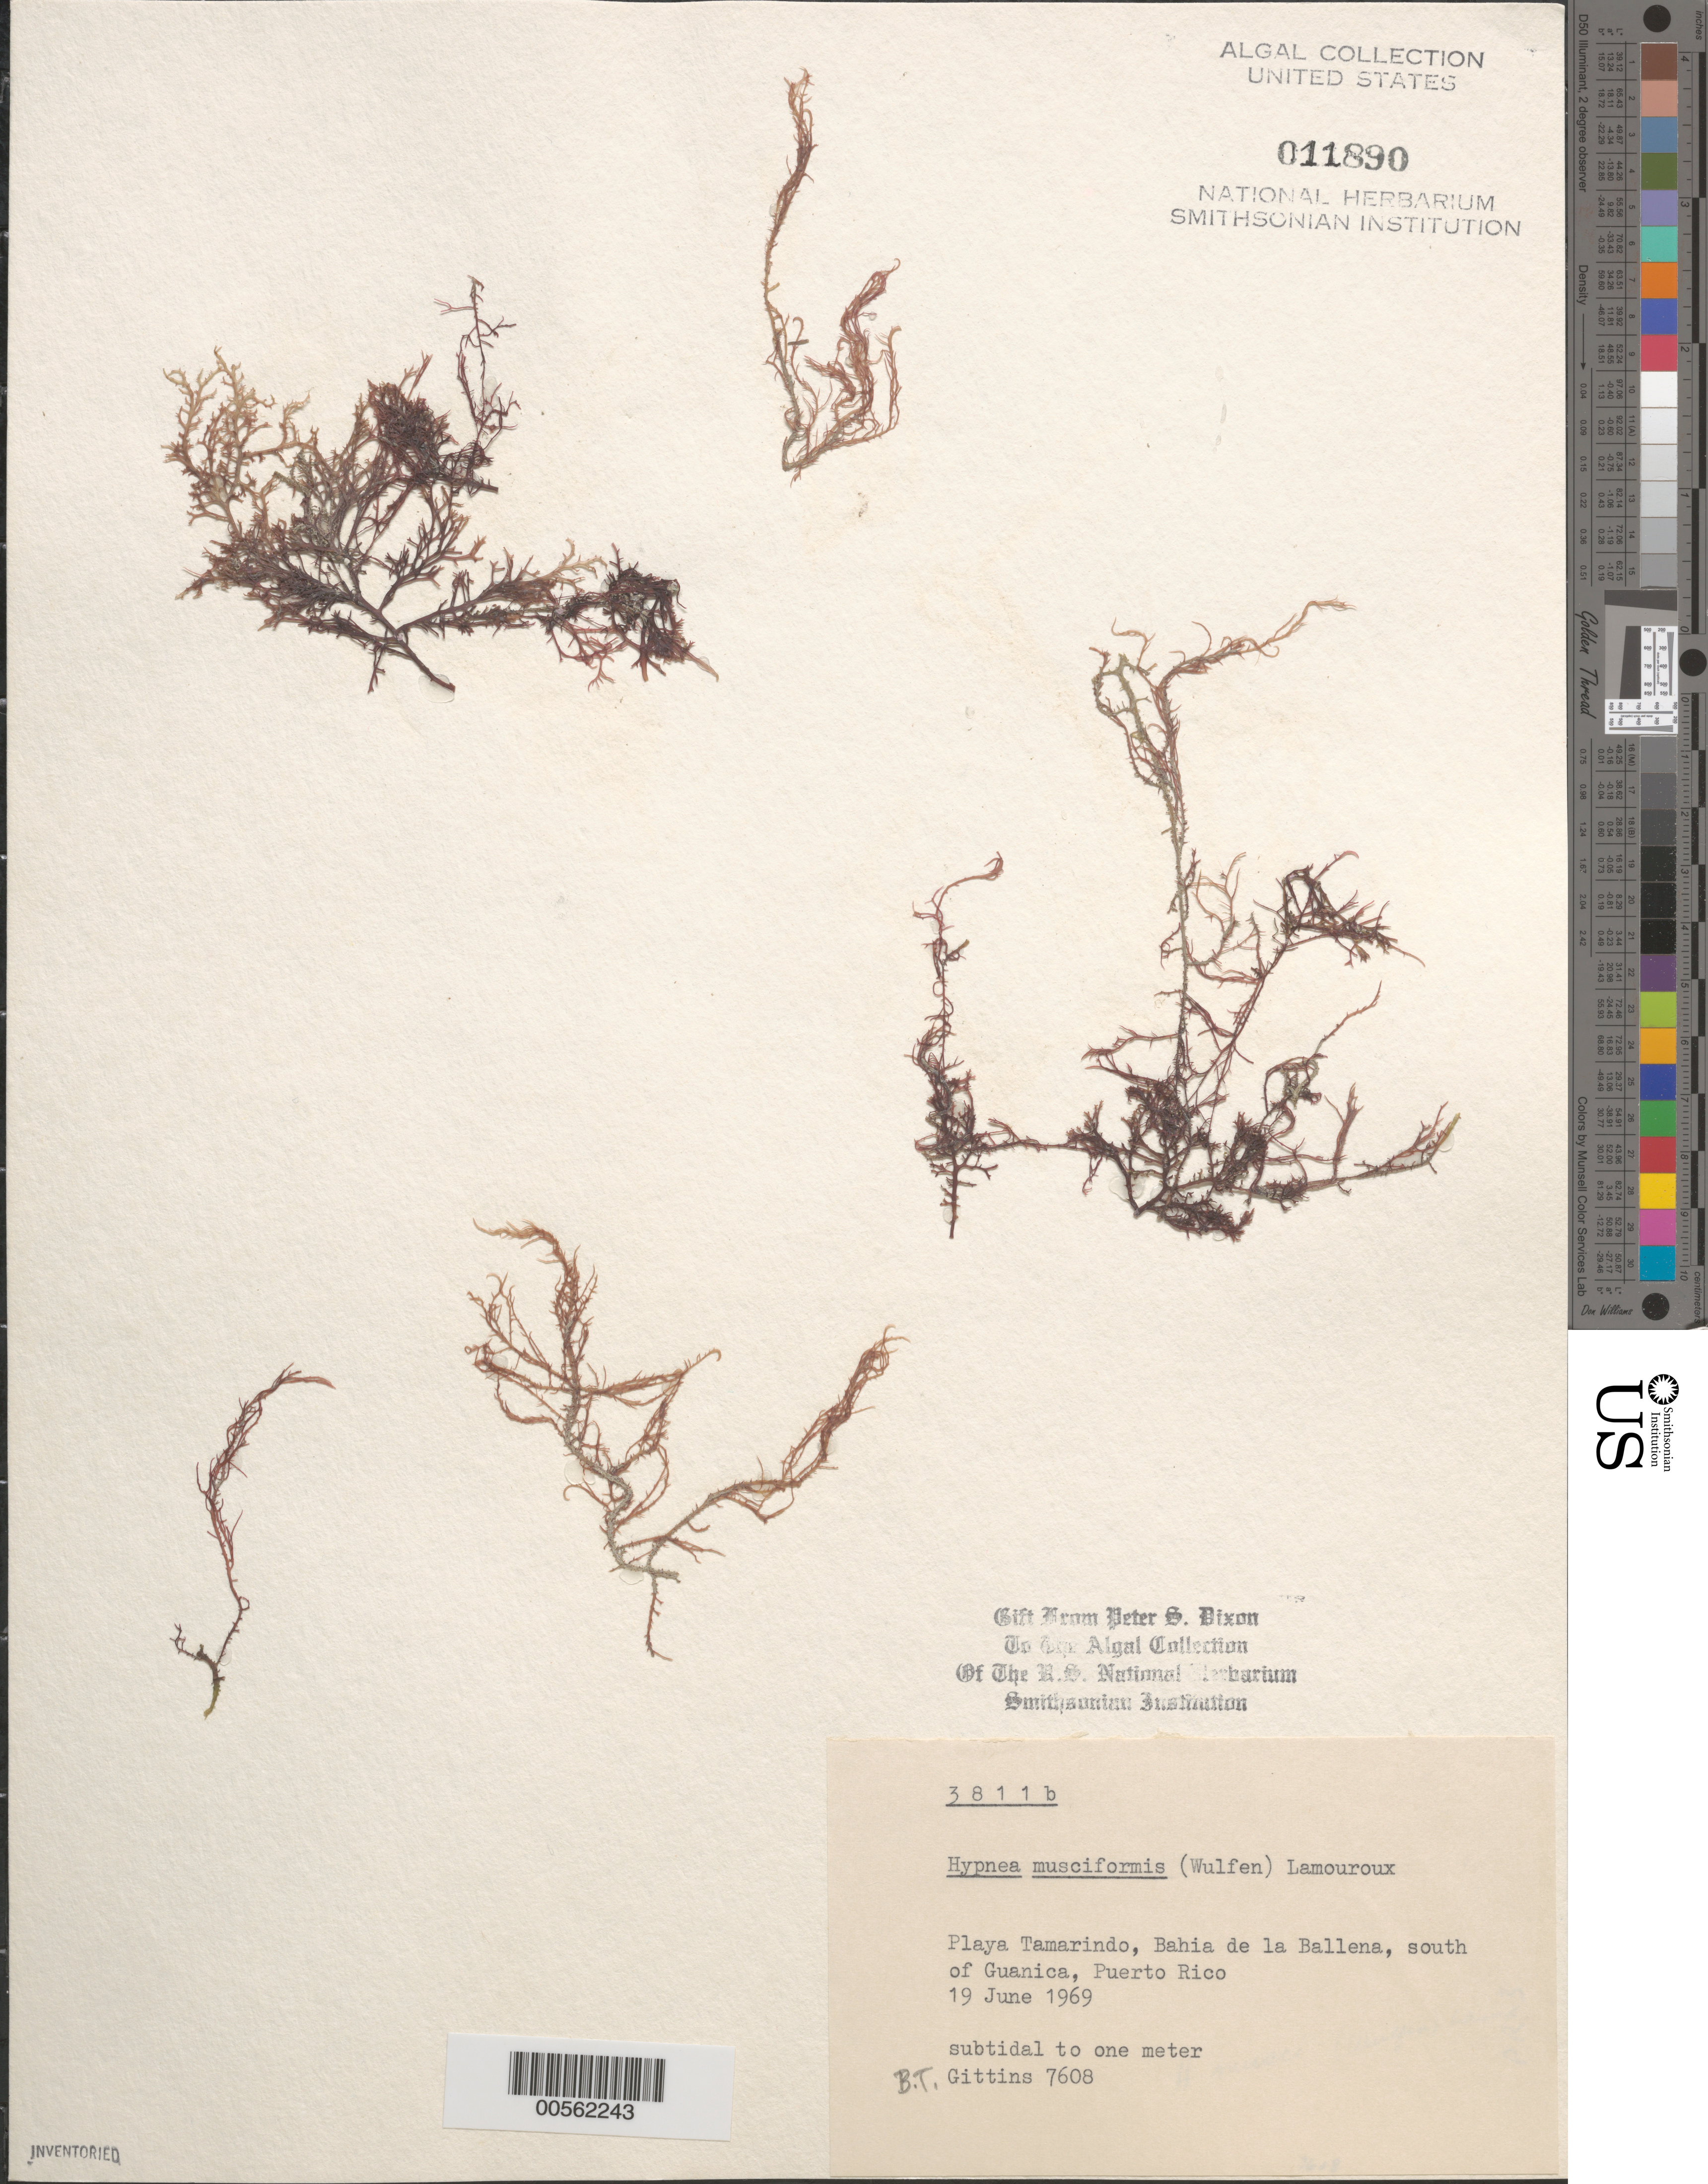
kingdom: Plantae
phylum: Rhodophyta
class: Florideophyceae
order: Gigartinales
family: Cystocloniaceae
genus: Hypnea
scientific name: Hypnea musciformis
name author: (Wulfen) J.V.Lamouroux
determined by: Dixon, P. S.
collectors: B. Gittins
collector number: BTG 7608 & PSD 3811B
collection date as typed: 19 Jun 1969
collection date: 1969-06-19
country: Puerto Rico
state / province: Guanica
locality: Playa Tamarindo, Bahia de la Ballena, south of Guanica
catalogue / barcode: US 11890